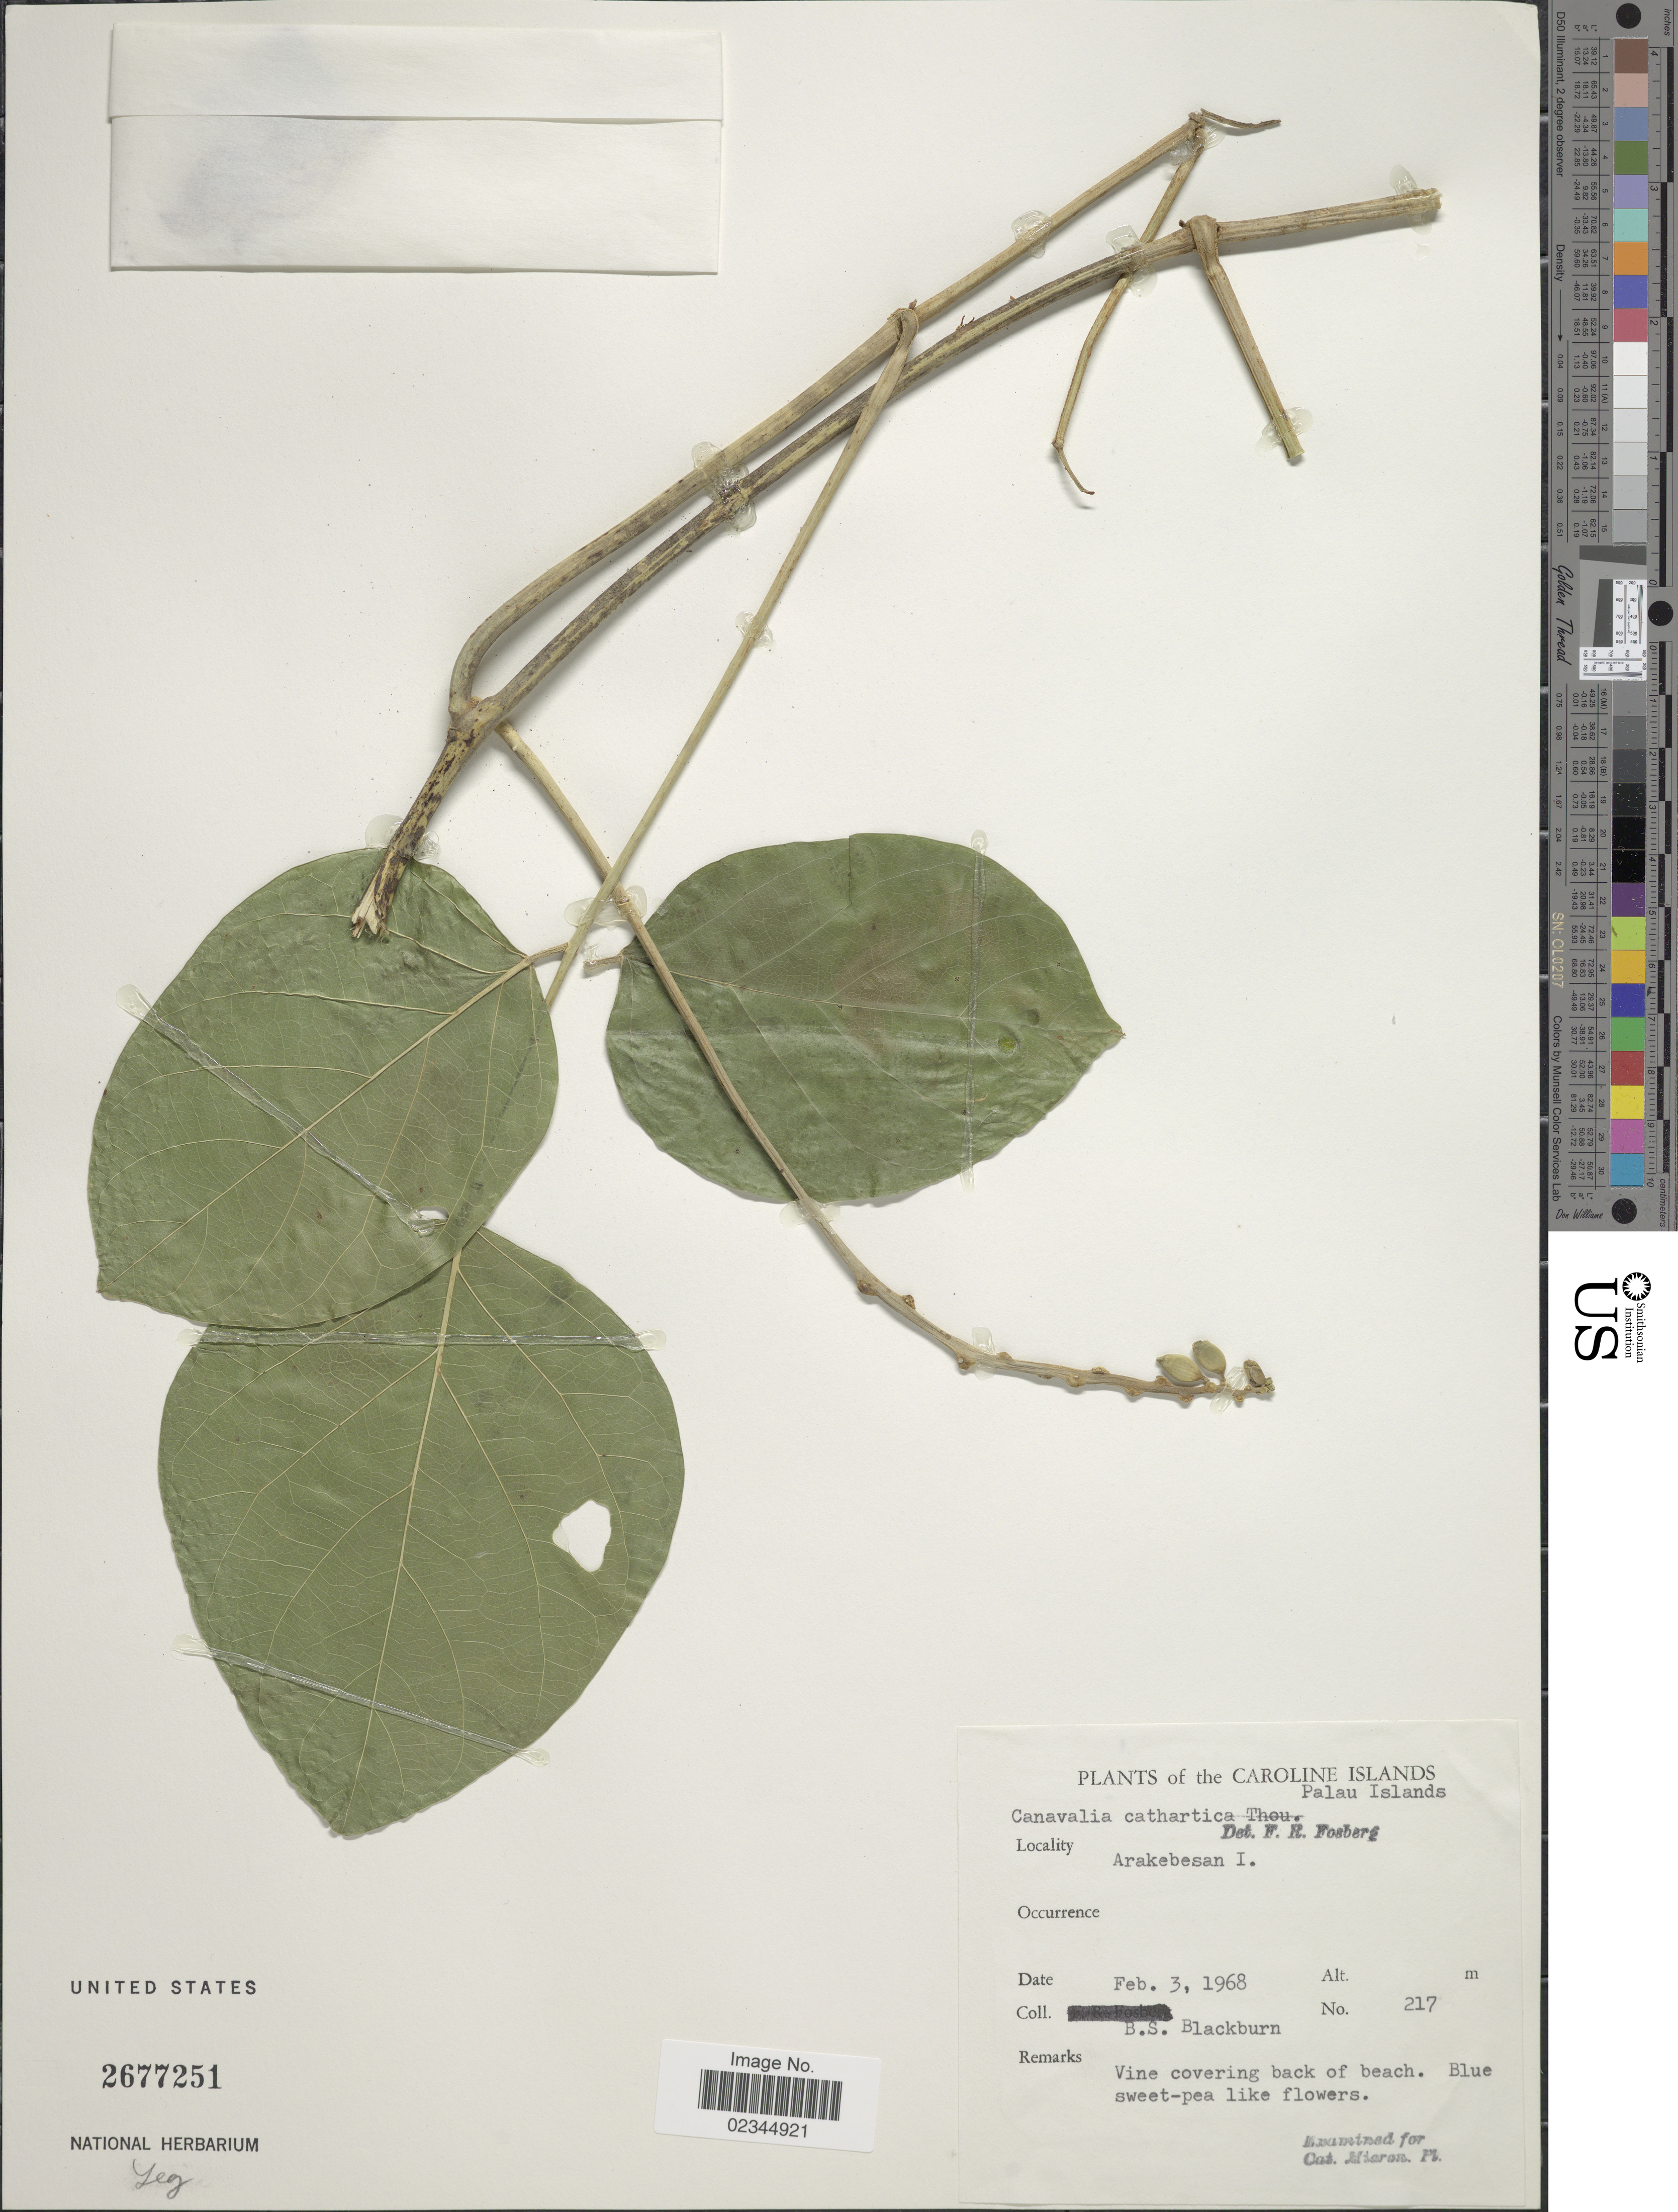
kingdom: Plantae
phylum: Tracheophyta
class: Magnoliopsida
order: Fabales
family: Fabaceae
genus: Canavalia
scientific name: Canavalia cathartica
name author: Thouars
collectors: B. S. Blackburn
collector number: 217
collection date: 1968-02-03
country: Palau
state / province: Koror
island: Ngerekebesang [Arakabesan]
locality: Caroline Islands, Palau Islands, Arakebesan I.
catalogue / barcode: US 2677251